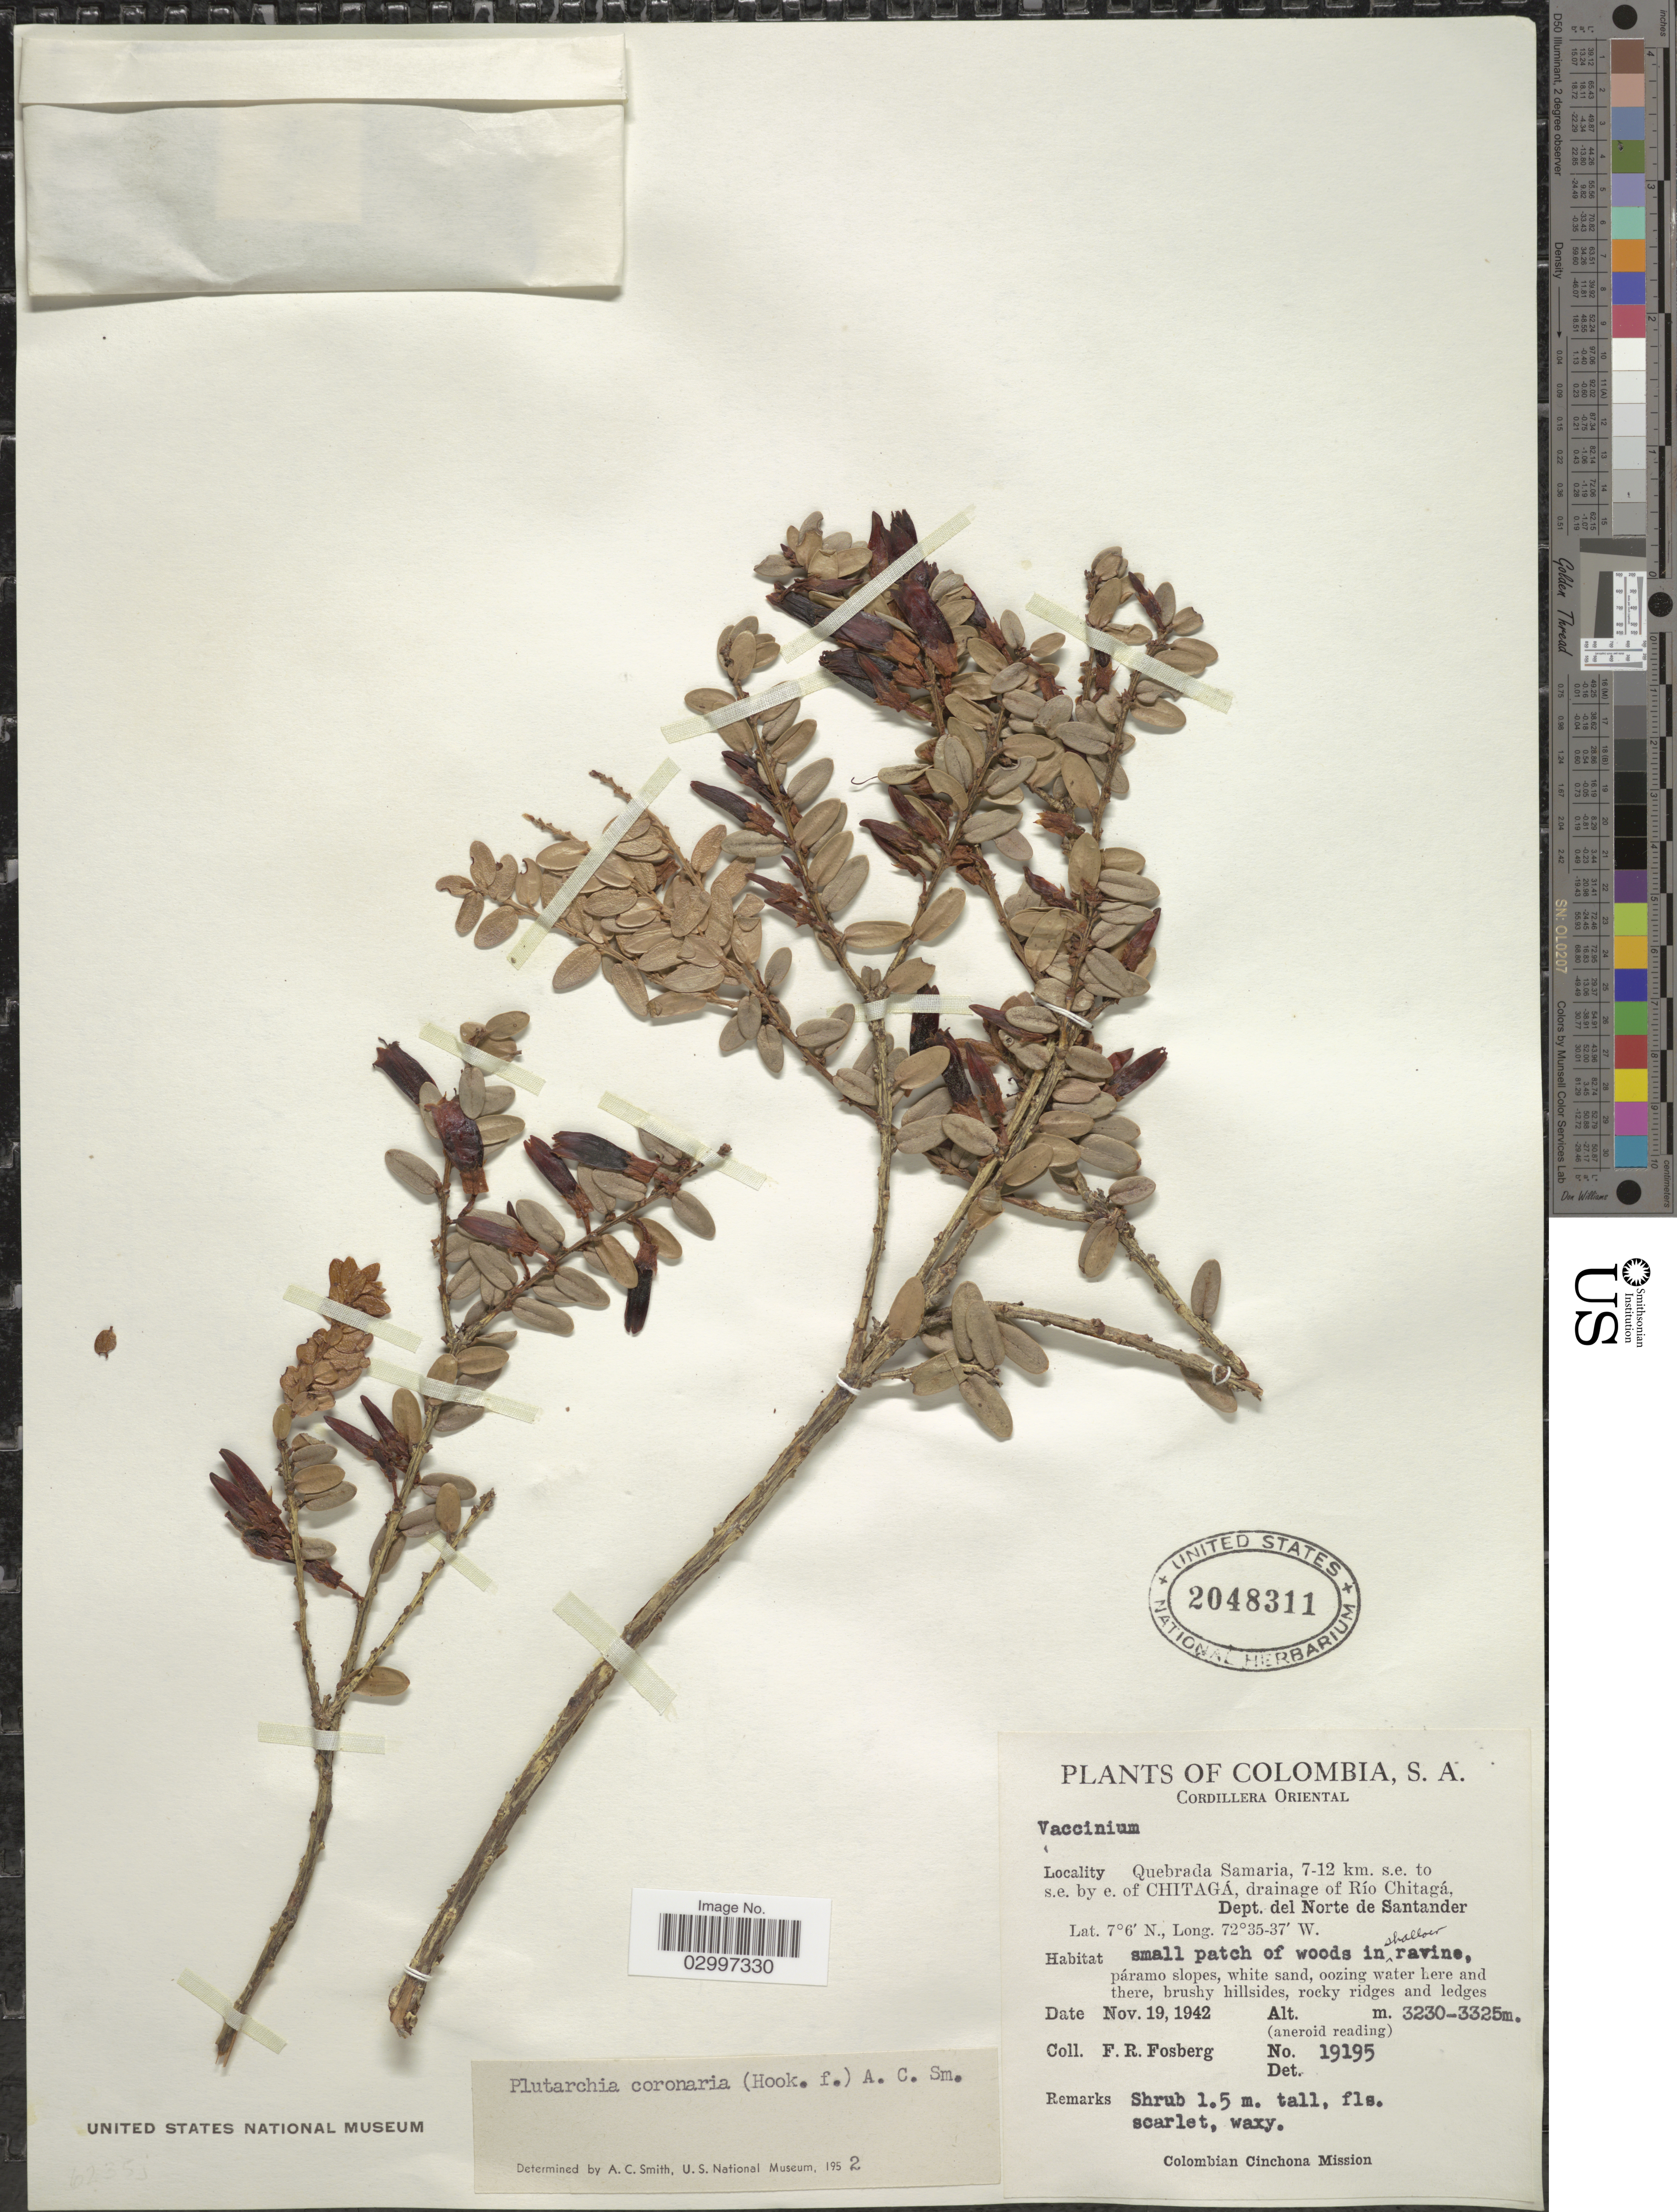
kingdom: Plantae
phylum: Tracheophyta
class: Magnoliopsida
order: Ericales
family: Ericaceae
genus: Plutarchia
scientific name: Plutarchia coronaria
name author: (Linden) A.C. Sm.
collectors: F. R. Fosberg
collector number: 19195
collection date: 1942-11-19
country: Colombia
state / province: Norte de Santander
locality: Cordillera Oriental, Quebrada Samaria, 7-12 km s.e. to s.e. by e. of Chitagá, drainage of Río Chitagá, Dept. del Norte de Santander.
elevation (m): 3230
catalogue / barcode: US 2048311